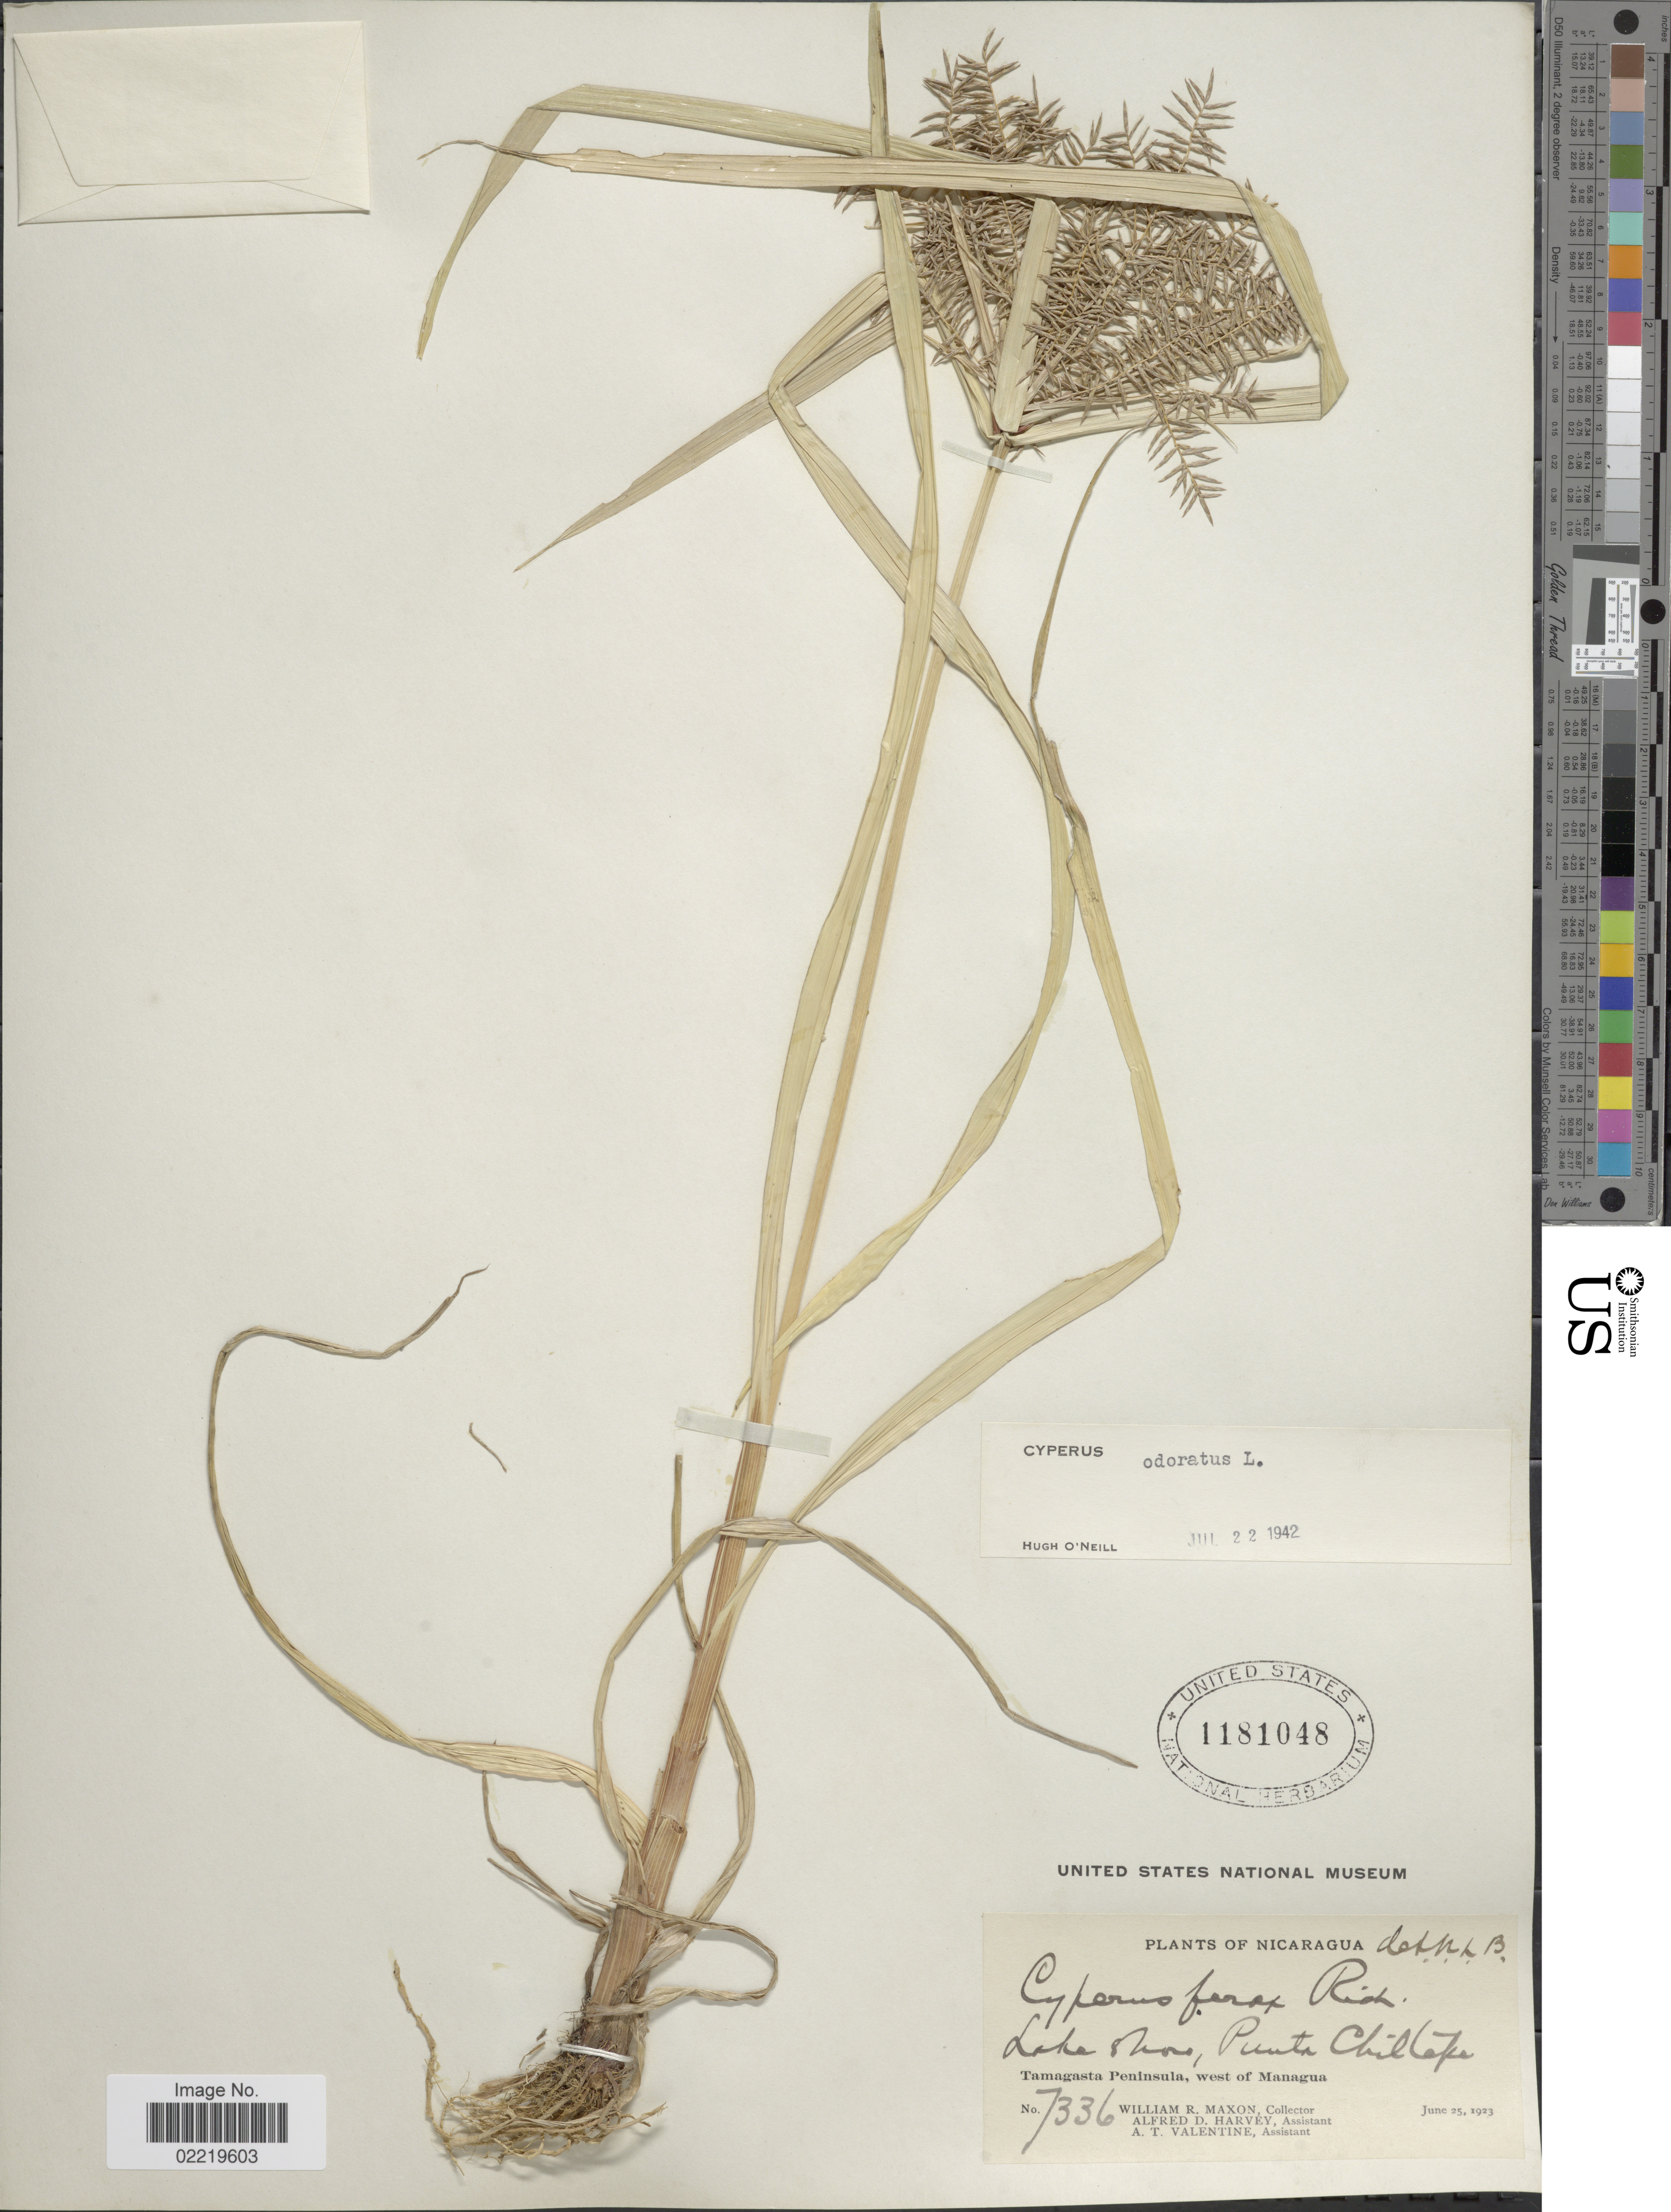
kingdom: Plantae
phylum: Tracheophyta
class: Liliopsida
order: Poales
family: Cyperaceae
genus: Cyperus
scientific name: Cyperus odoratus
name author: L.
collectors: W. R. Maxon, A. D. Harvey & A. Valentine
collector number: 7336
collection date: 1923-06-25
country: Nicaragua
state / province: Managua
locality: Lake shore, Punta Chiltepe, Tamagasta Peninsula, west of Managua.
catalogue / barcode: US 1181048